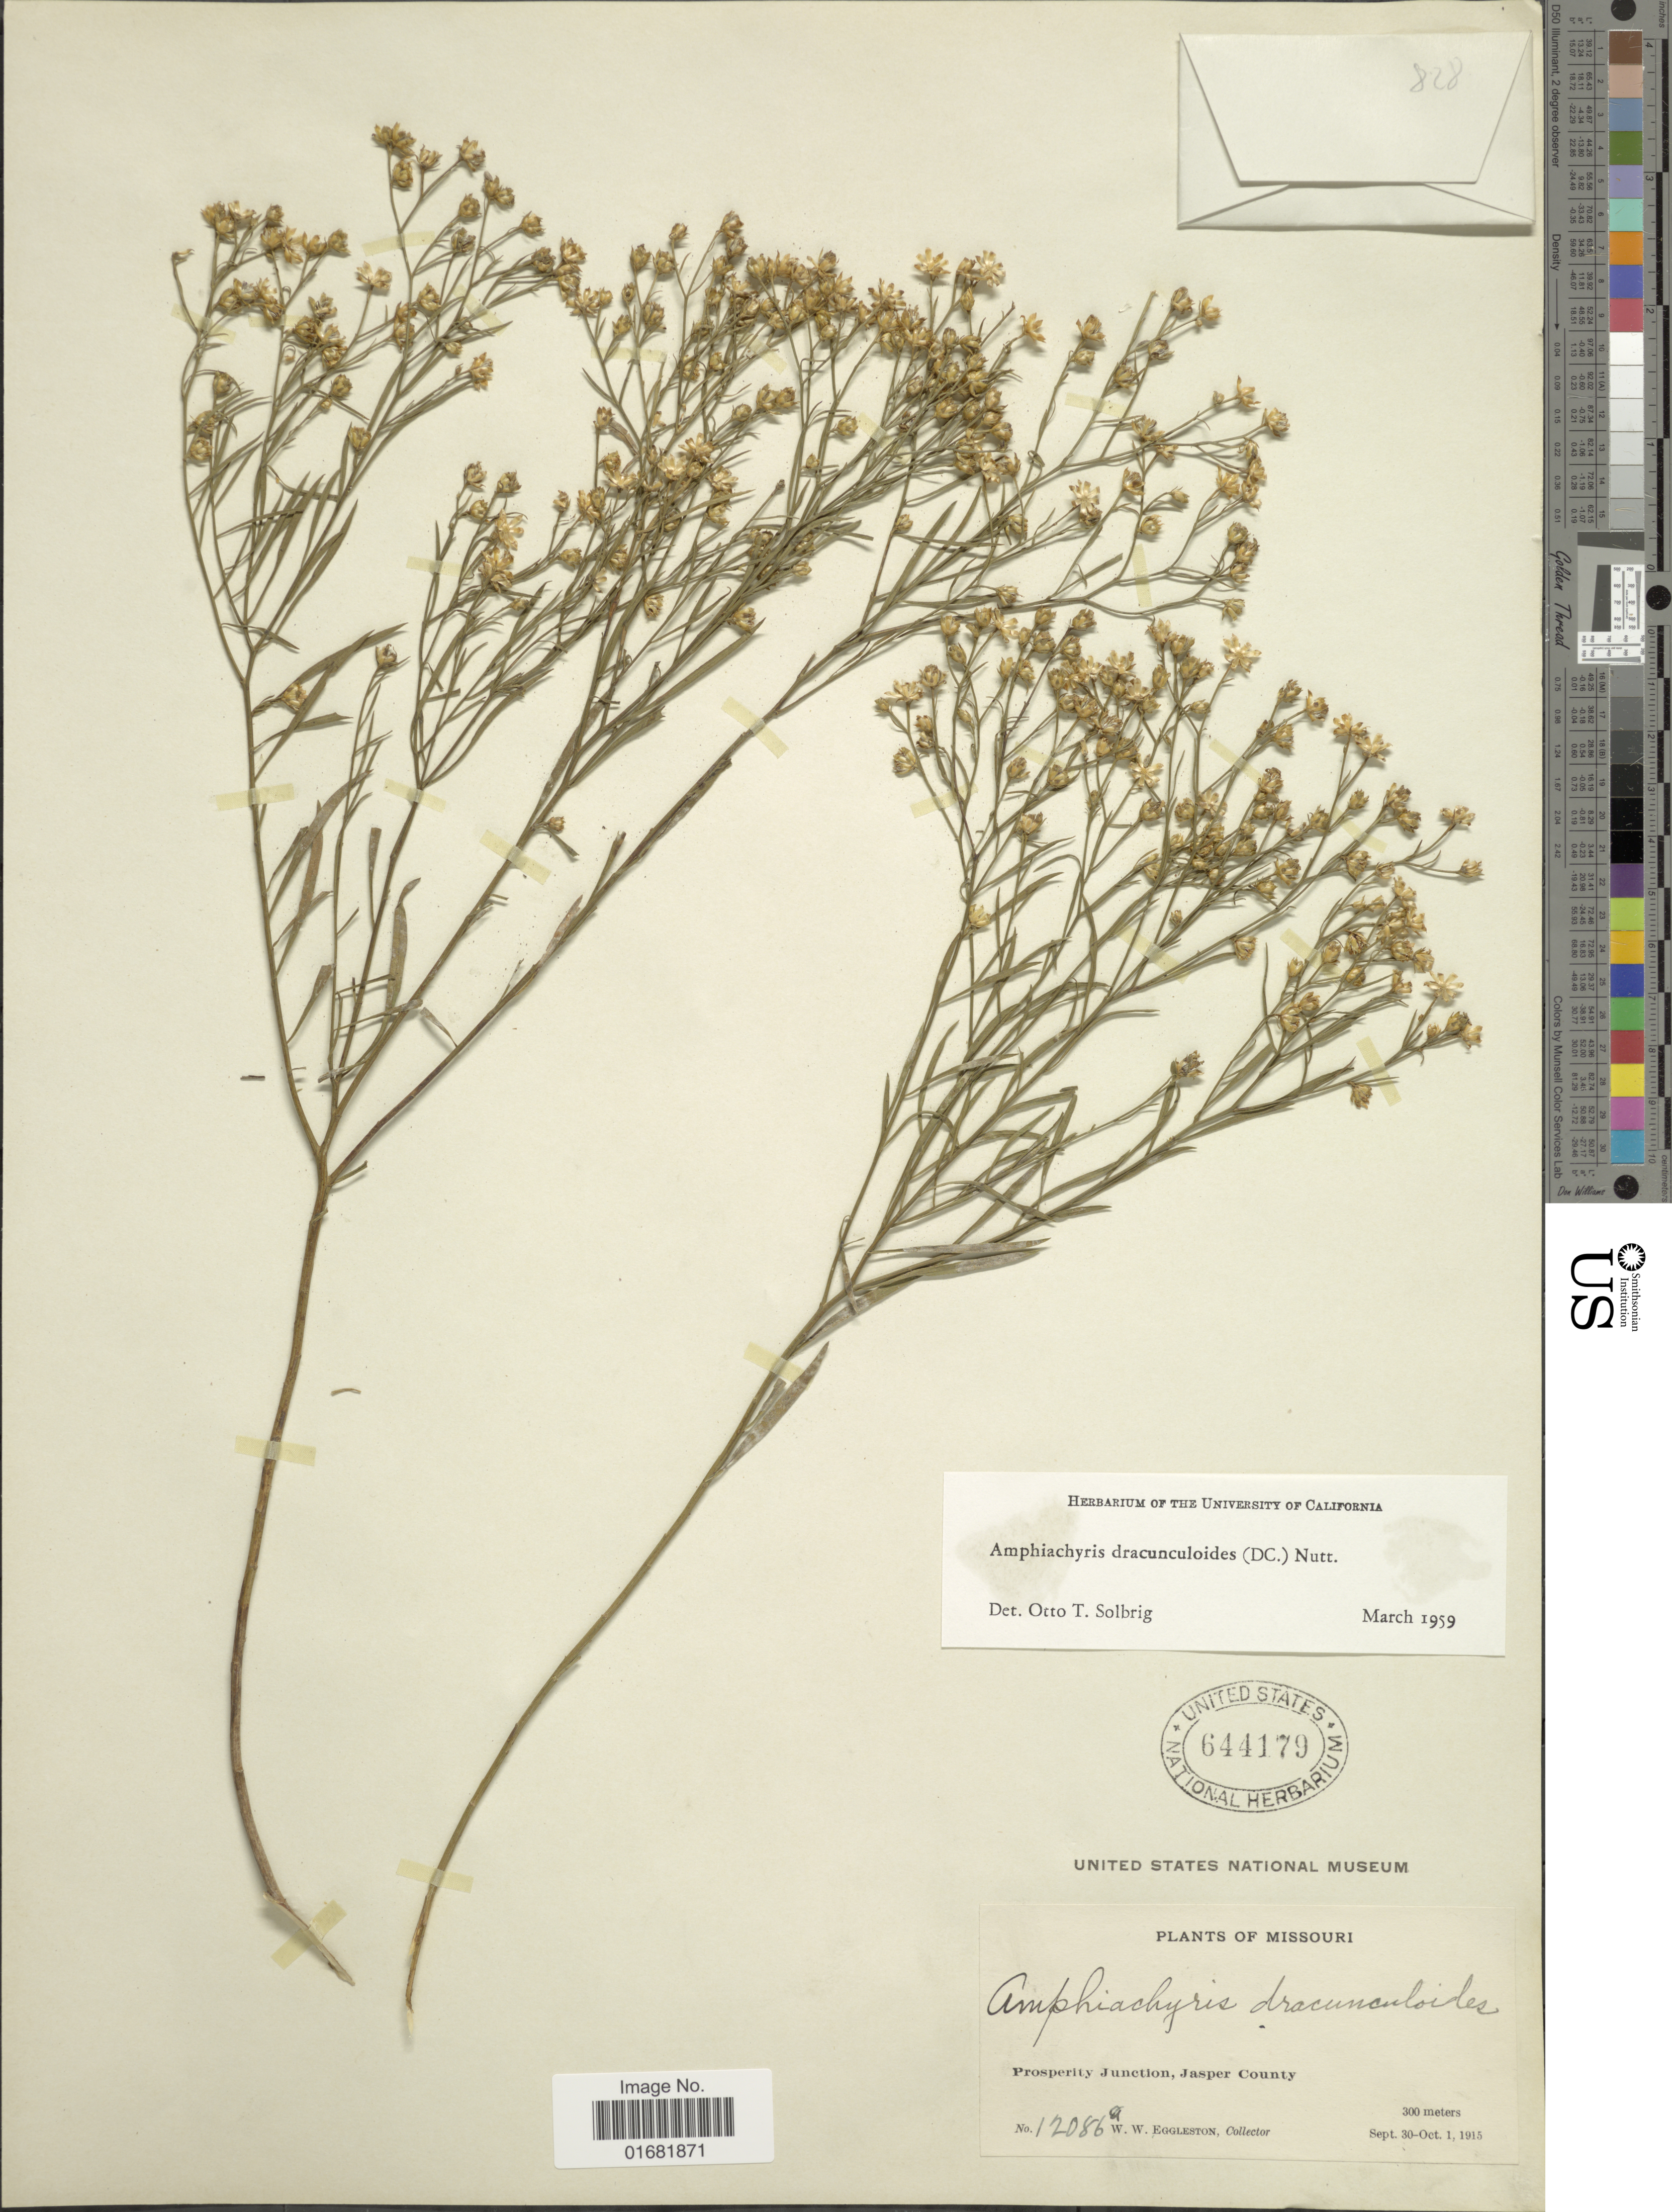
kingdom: Plantae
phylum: Tracheophyta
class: Magnoliopsida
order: Asterales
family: Asteraceae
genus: Amphiachyris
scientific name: Amphiachyris dracunculoides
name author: (DC.) Nutt.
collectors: W. W. Eggleston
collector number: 12086a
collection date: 1915-09-30/1915-10-01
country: United States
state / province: Missouri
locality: Prospertiy Junction, Jasper County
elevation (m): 300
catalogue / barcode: US 644179